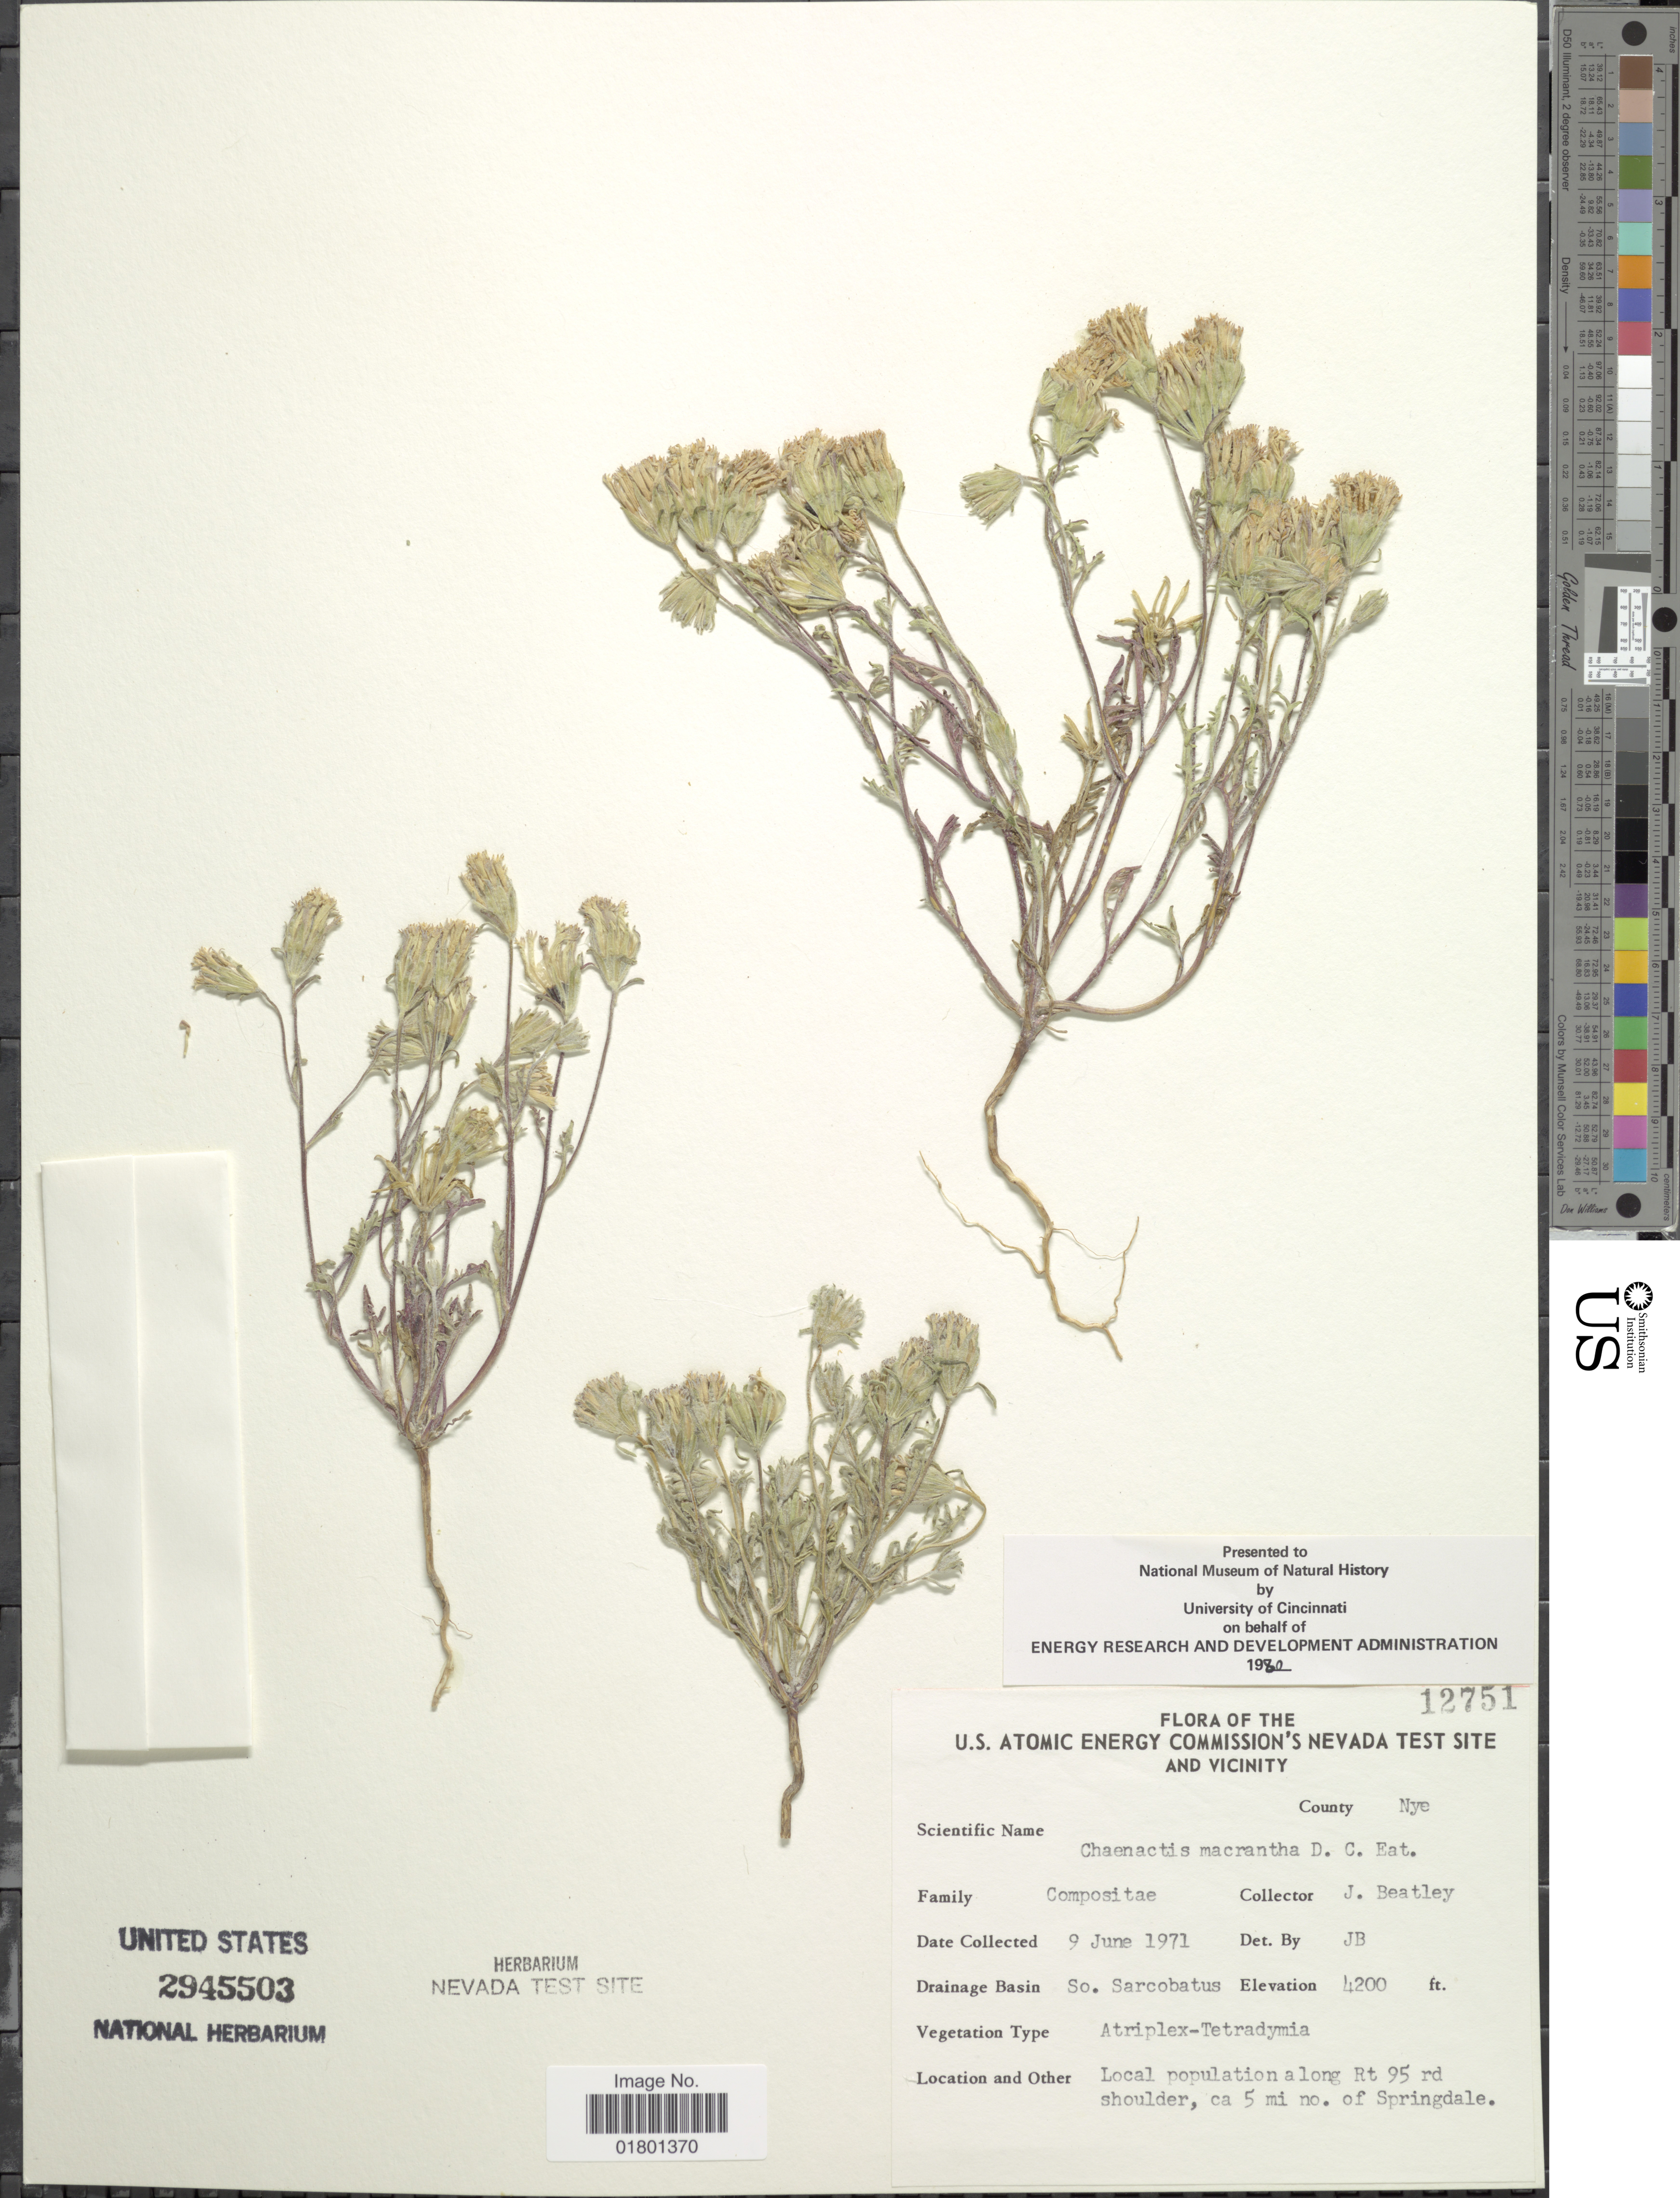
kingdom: Plantae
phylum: Tracheophyta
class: Magnoliopsida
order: Asterales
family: Asteraceae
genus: Chaenactis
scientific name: Chaenactis macrantha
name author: D.C. Eaton in C. King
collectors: J. C. Beatley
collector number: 12751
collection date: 1971-06-09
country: United States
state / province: Nevada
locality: U.S. Atomic Energy Commission's Nevada Test Site and Vicinity, County Nye, So. Sarcobatus, Local population along Rt 95 rd shoulder, ca 5 mi no. of Springdale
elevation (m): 1280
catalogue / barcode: US 2945503